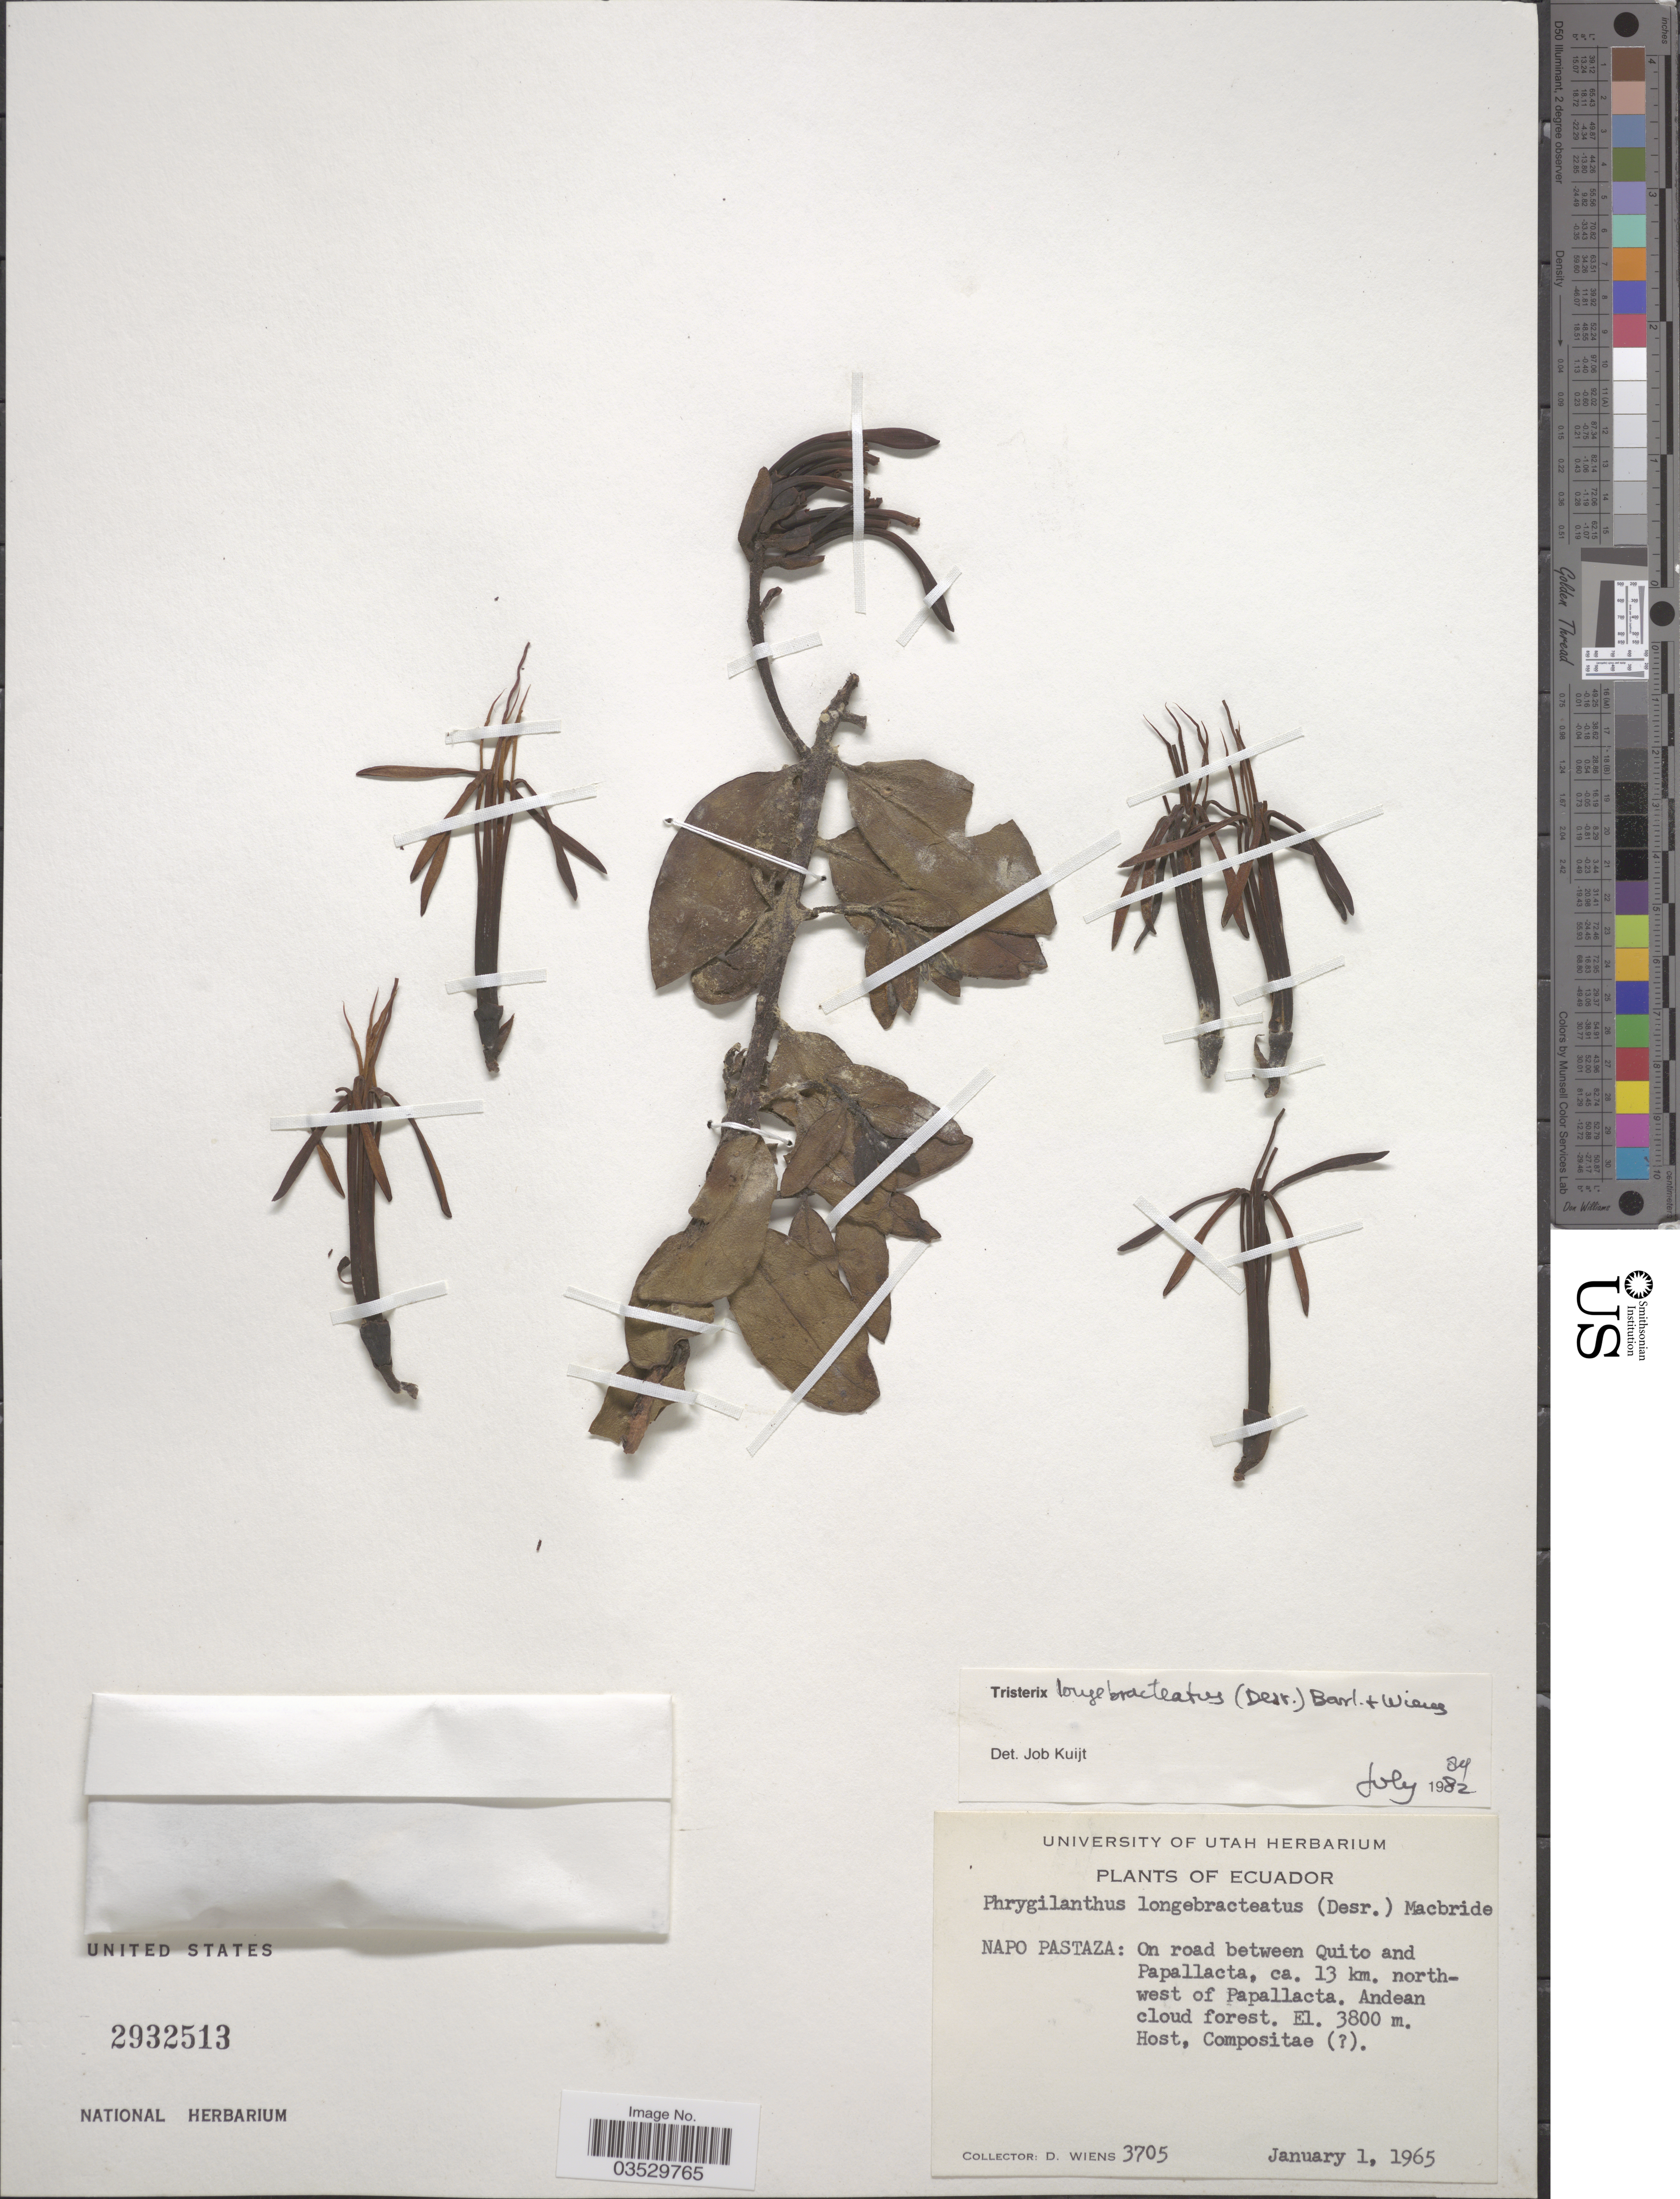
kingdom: Plantae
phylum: Tracheophyta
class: Magnoliopsida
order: Santalales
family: Loranthaceae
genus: Tristerix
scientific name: Tristerix longebracteatus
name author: (Desr.) Bart. & Wiens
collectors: D. Wiens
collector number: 3705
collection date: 1965-01-01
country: Ecuador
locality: Napo Pastaza: On road between Quito and Papallacta, ca. 13 km. northwest of Papallacta.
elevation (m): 3800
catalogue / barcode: US 2932513